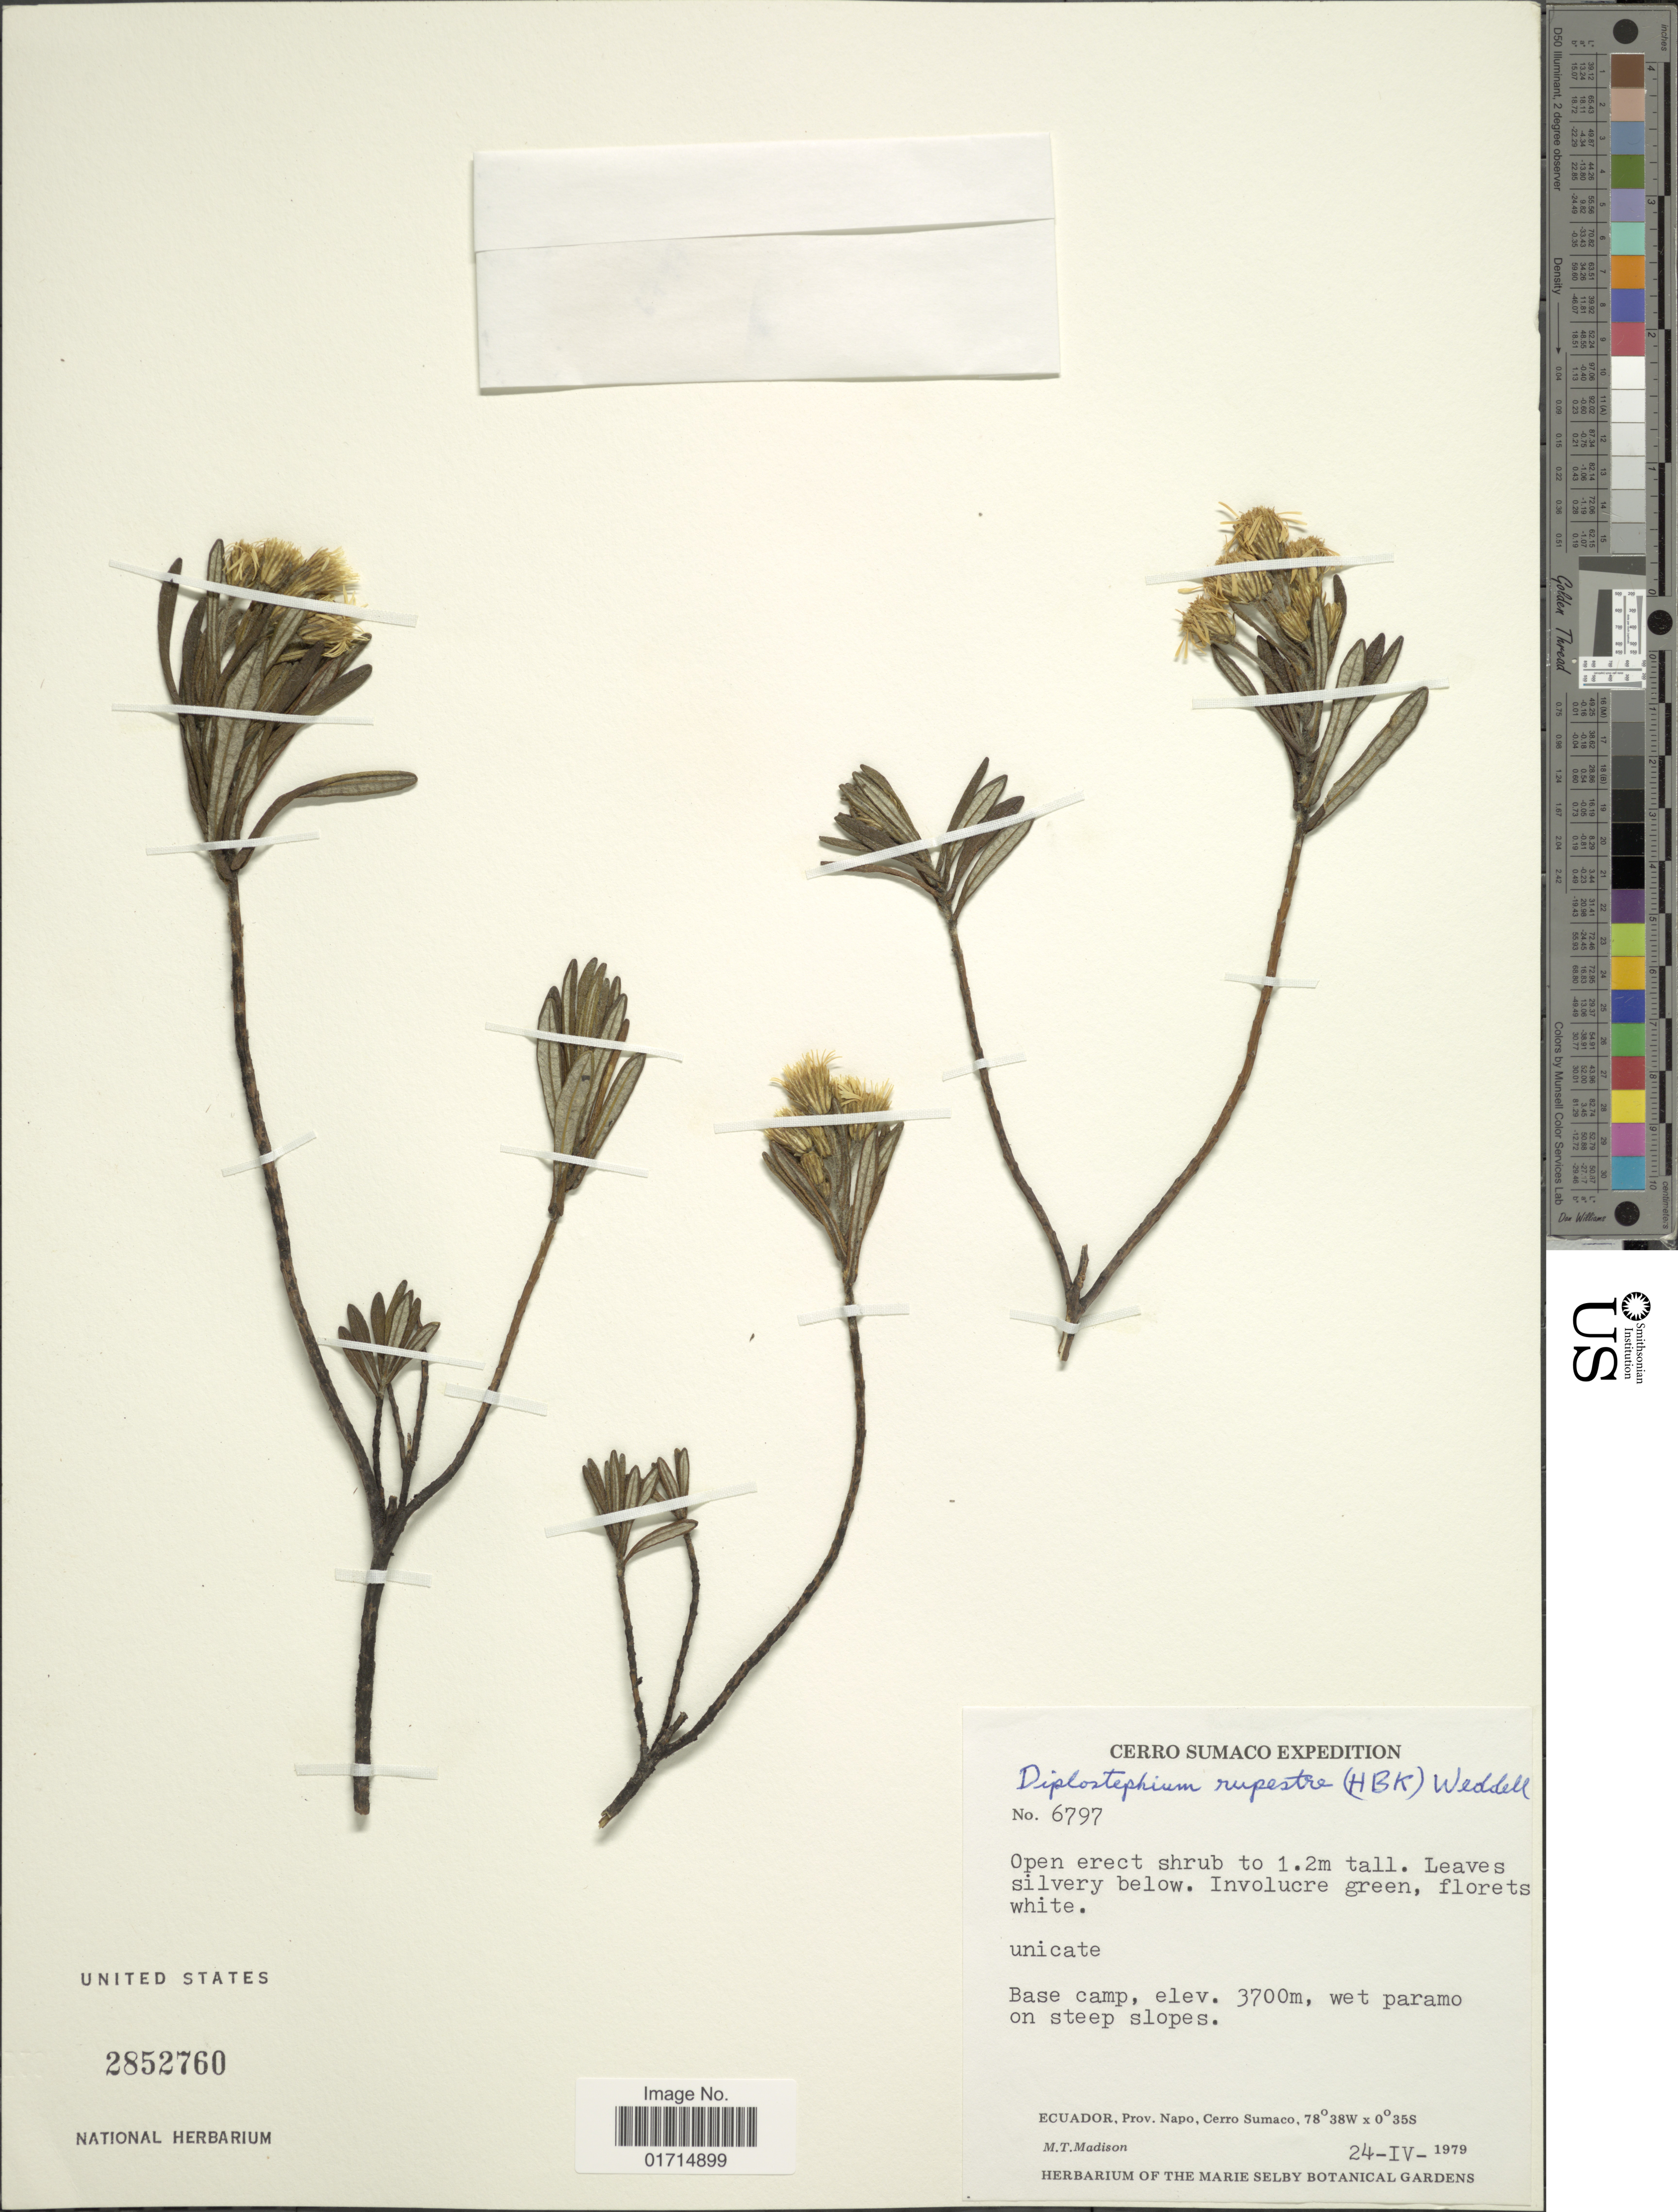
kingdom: Plantae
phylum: Tracheophyta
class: Magnoliopsida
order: Asterales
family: Asteraceae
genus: Diplostephium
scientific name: Diplostephium rupestre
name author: (Kunth) Wedd.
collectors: M. T. Madison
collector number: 6797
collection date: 1979-04-24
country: Ecuador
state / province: Napo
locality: Ecuador, Prov. Napo, Cerro Sumaco. Base Camp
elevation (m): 3700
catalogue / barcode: US 2852760